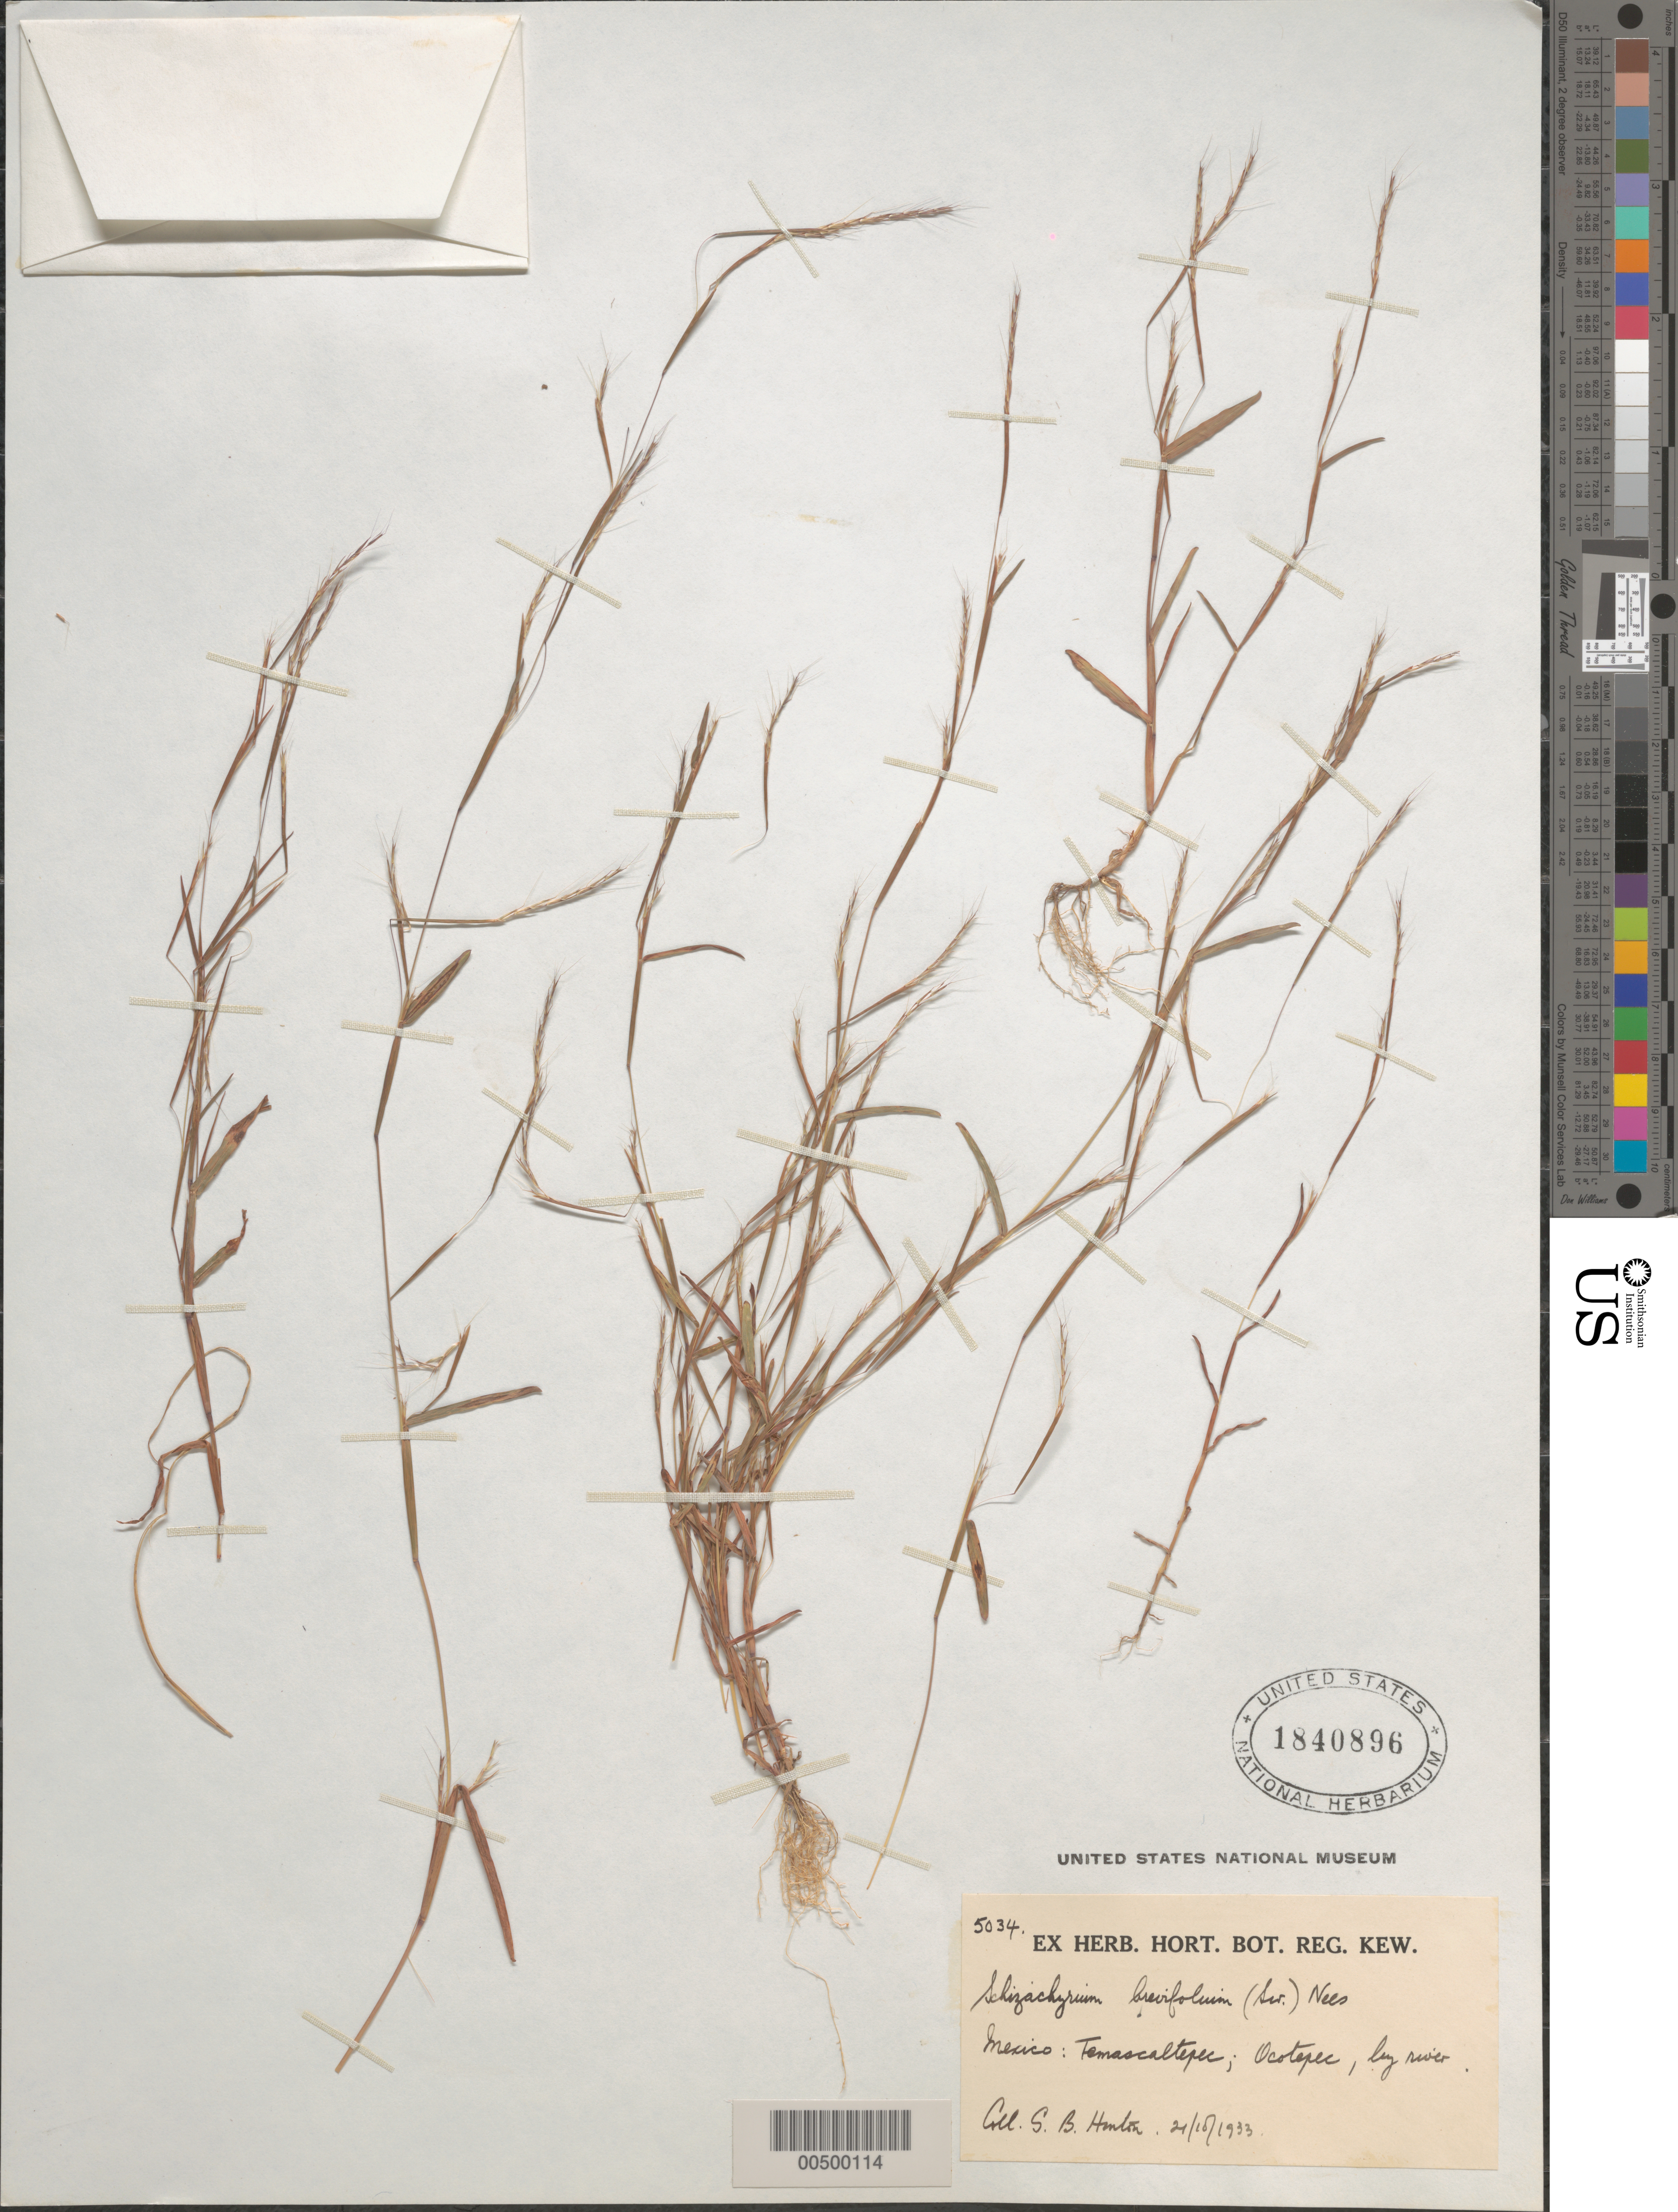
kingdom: Plantae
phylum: Tracheophyta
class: Liliopsida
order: Poales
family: Poaceae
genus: Schizachyrium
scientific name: Schizachyrium brevifolium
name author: (Sw.) Nees ex Büse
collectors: G. B. Hinton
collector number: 5034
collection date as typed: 21 Oct 1933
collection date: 1933-10-21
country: Mexico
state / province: México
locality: Temascaltepec, Ocotepec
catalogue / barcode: US 1840896